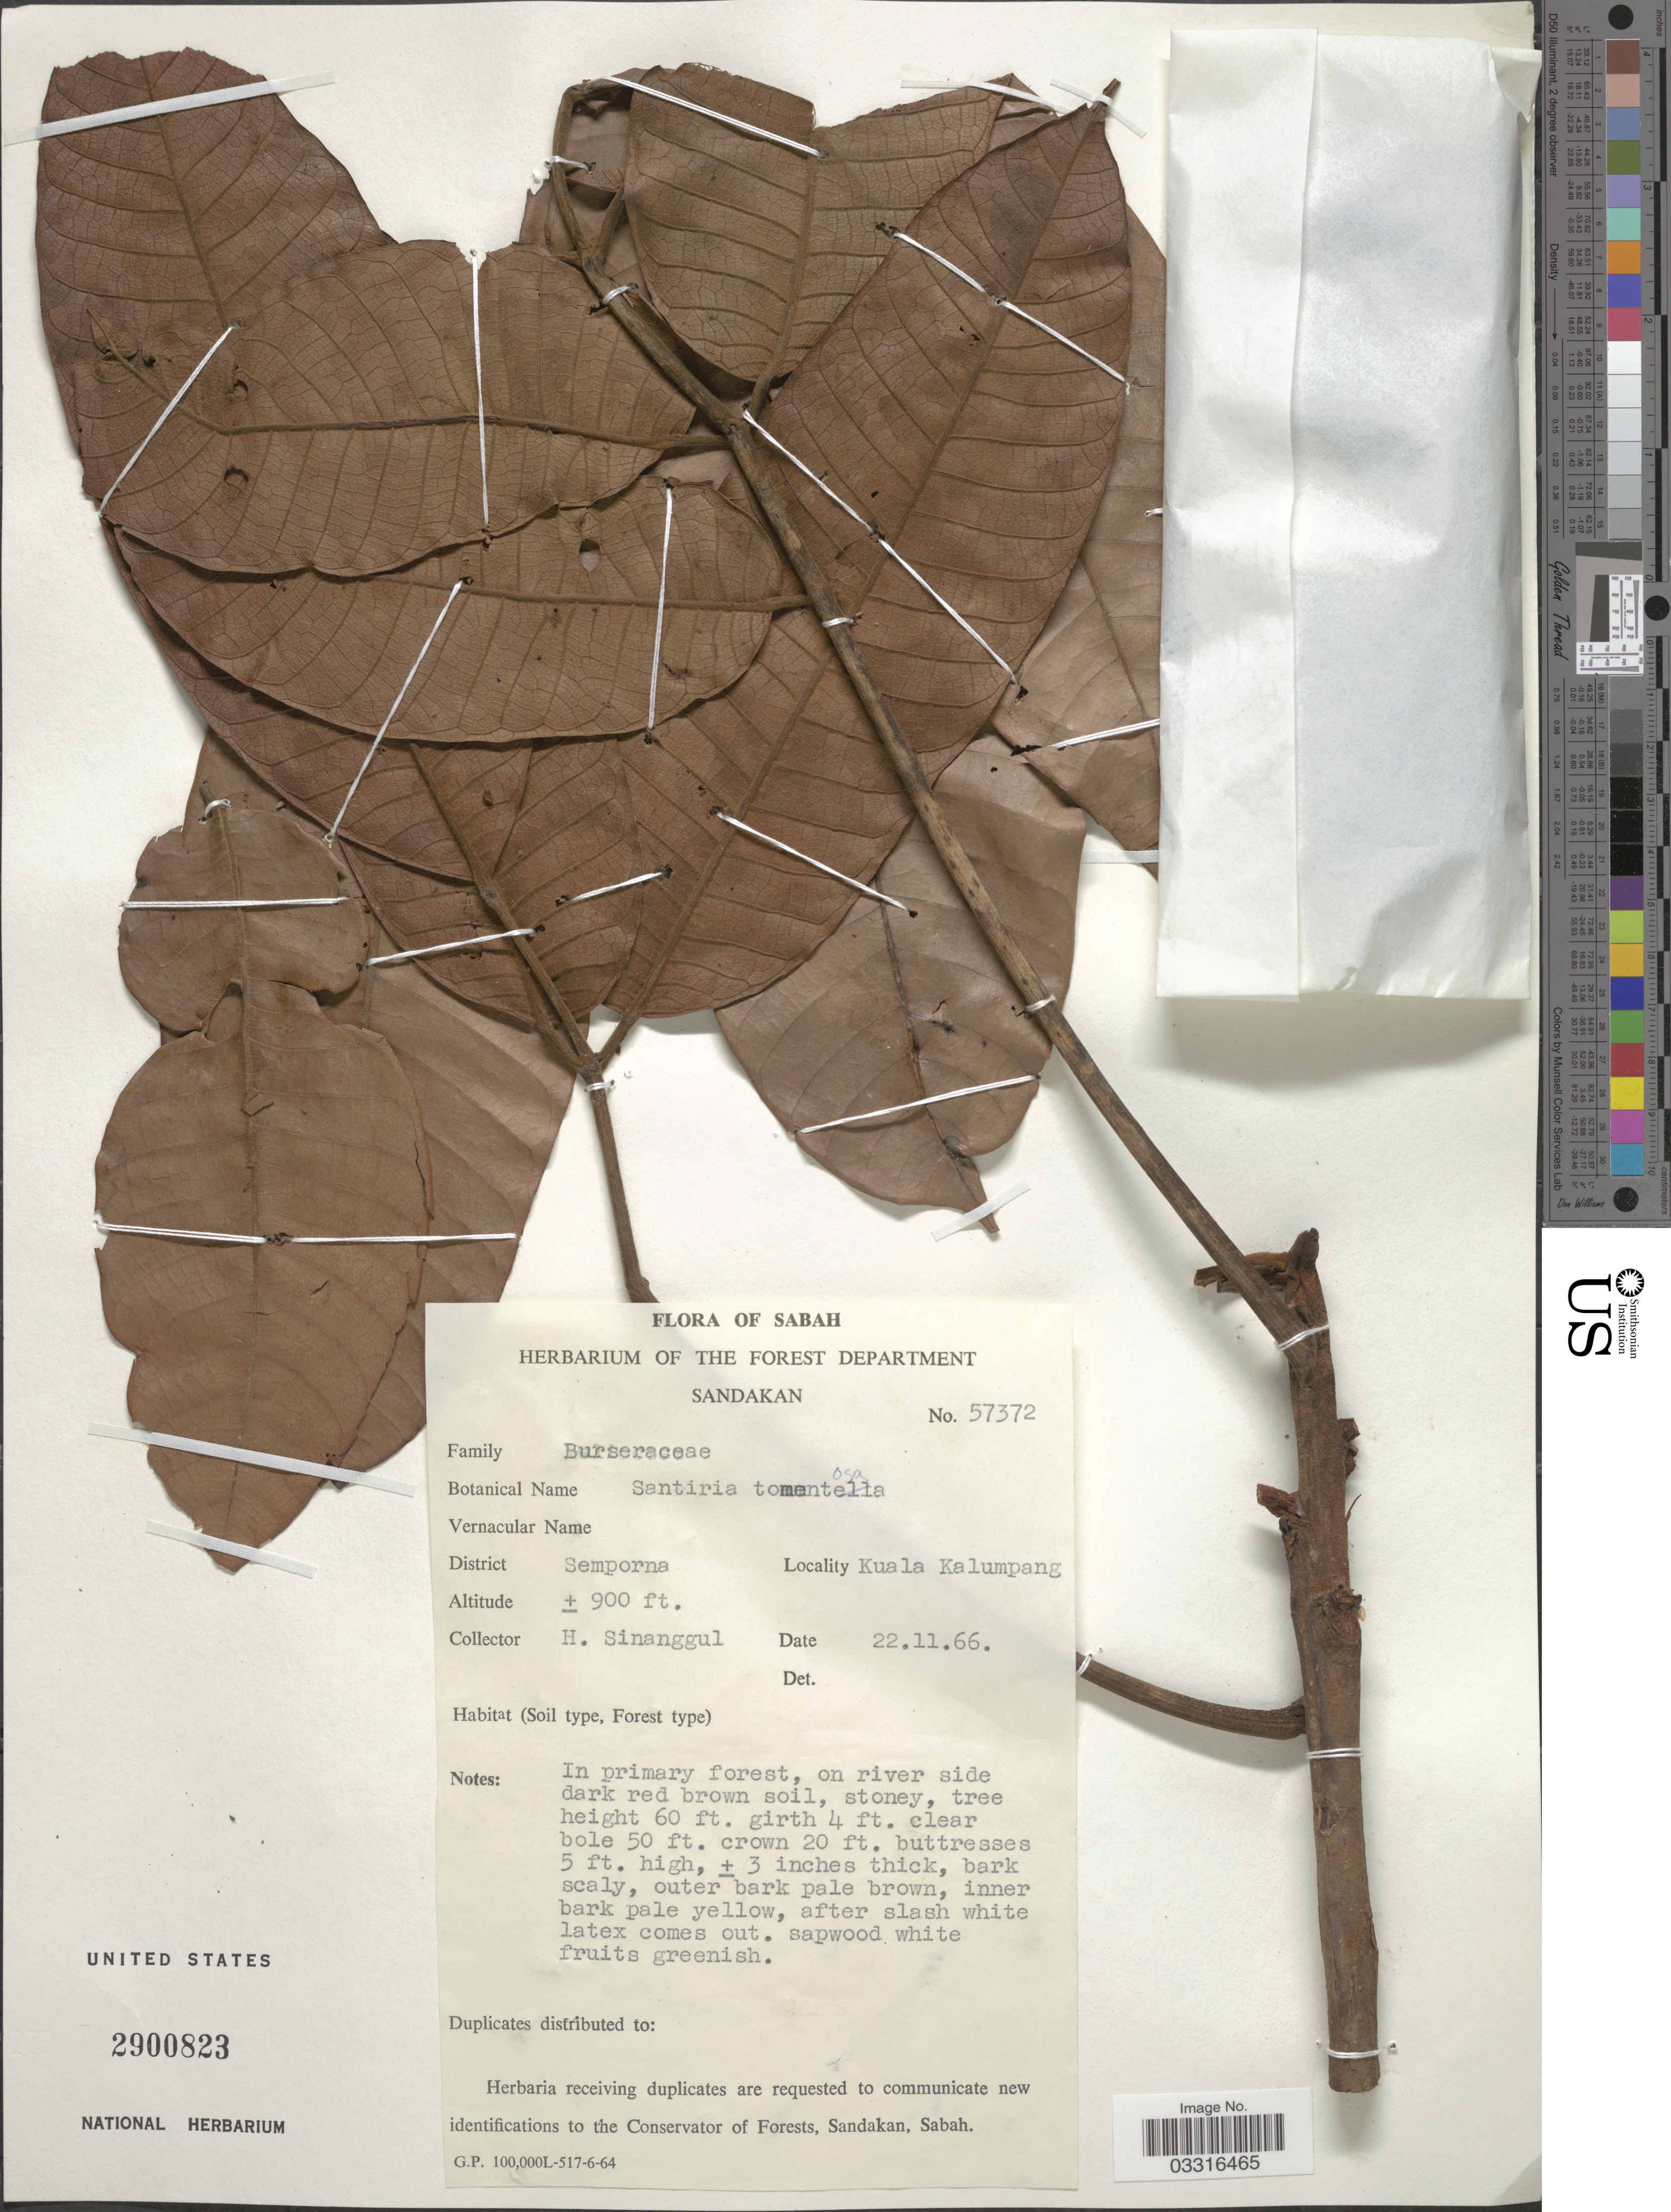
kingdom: Plantae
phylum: Tracheophyta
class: Magnoliopsida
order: Sapindales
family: Burseraceae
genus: Santiria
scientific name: Santiria tomentosa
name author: Blume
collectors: H. Sinanggul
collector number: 57372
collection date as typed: Transcribed d/m/y: 22/11/66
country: Malaysia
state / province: Sabah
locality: District Semporna, Kuala Kalumpang.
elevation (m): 274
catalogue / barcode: US 2900823